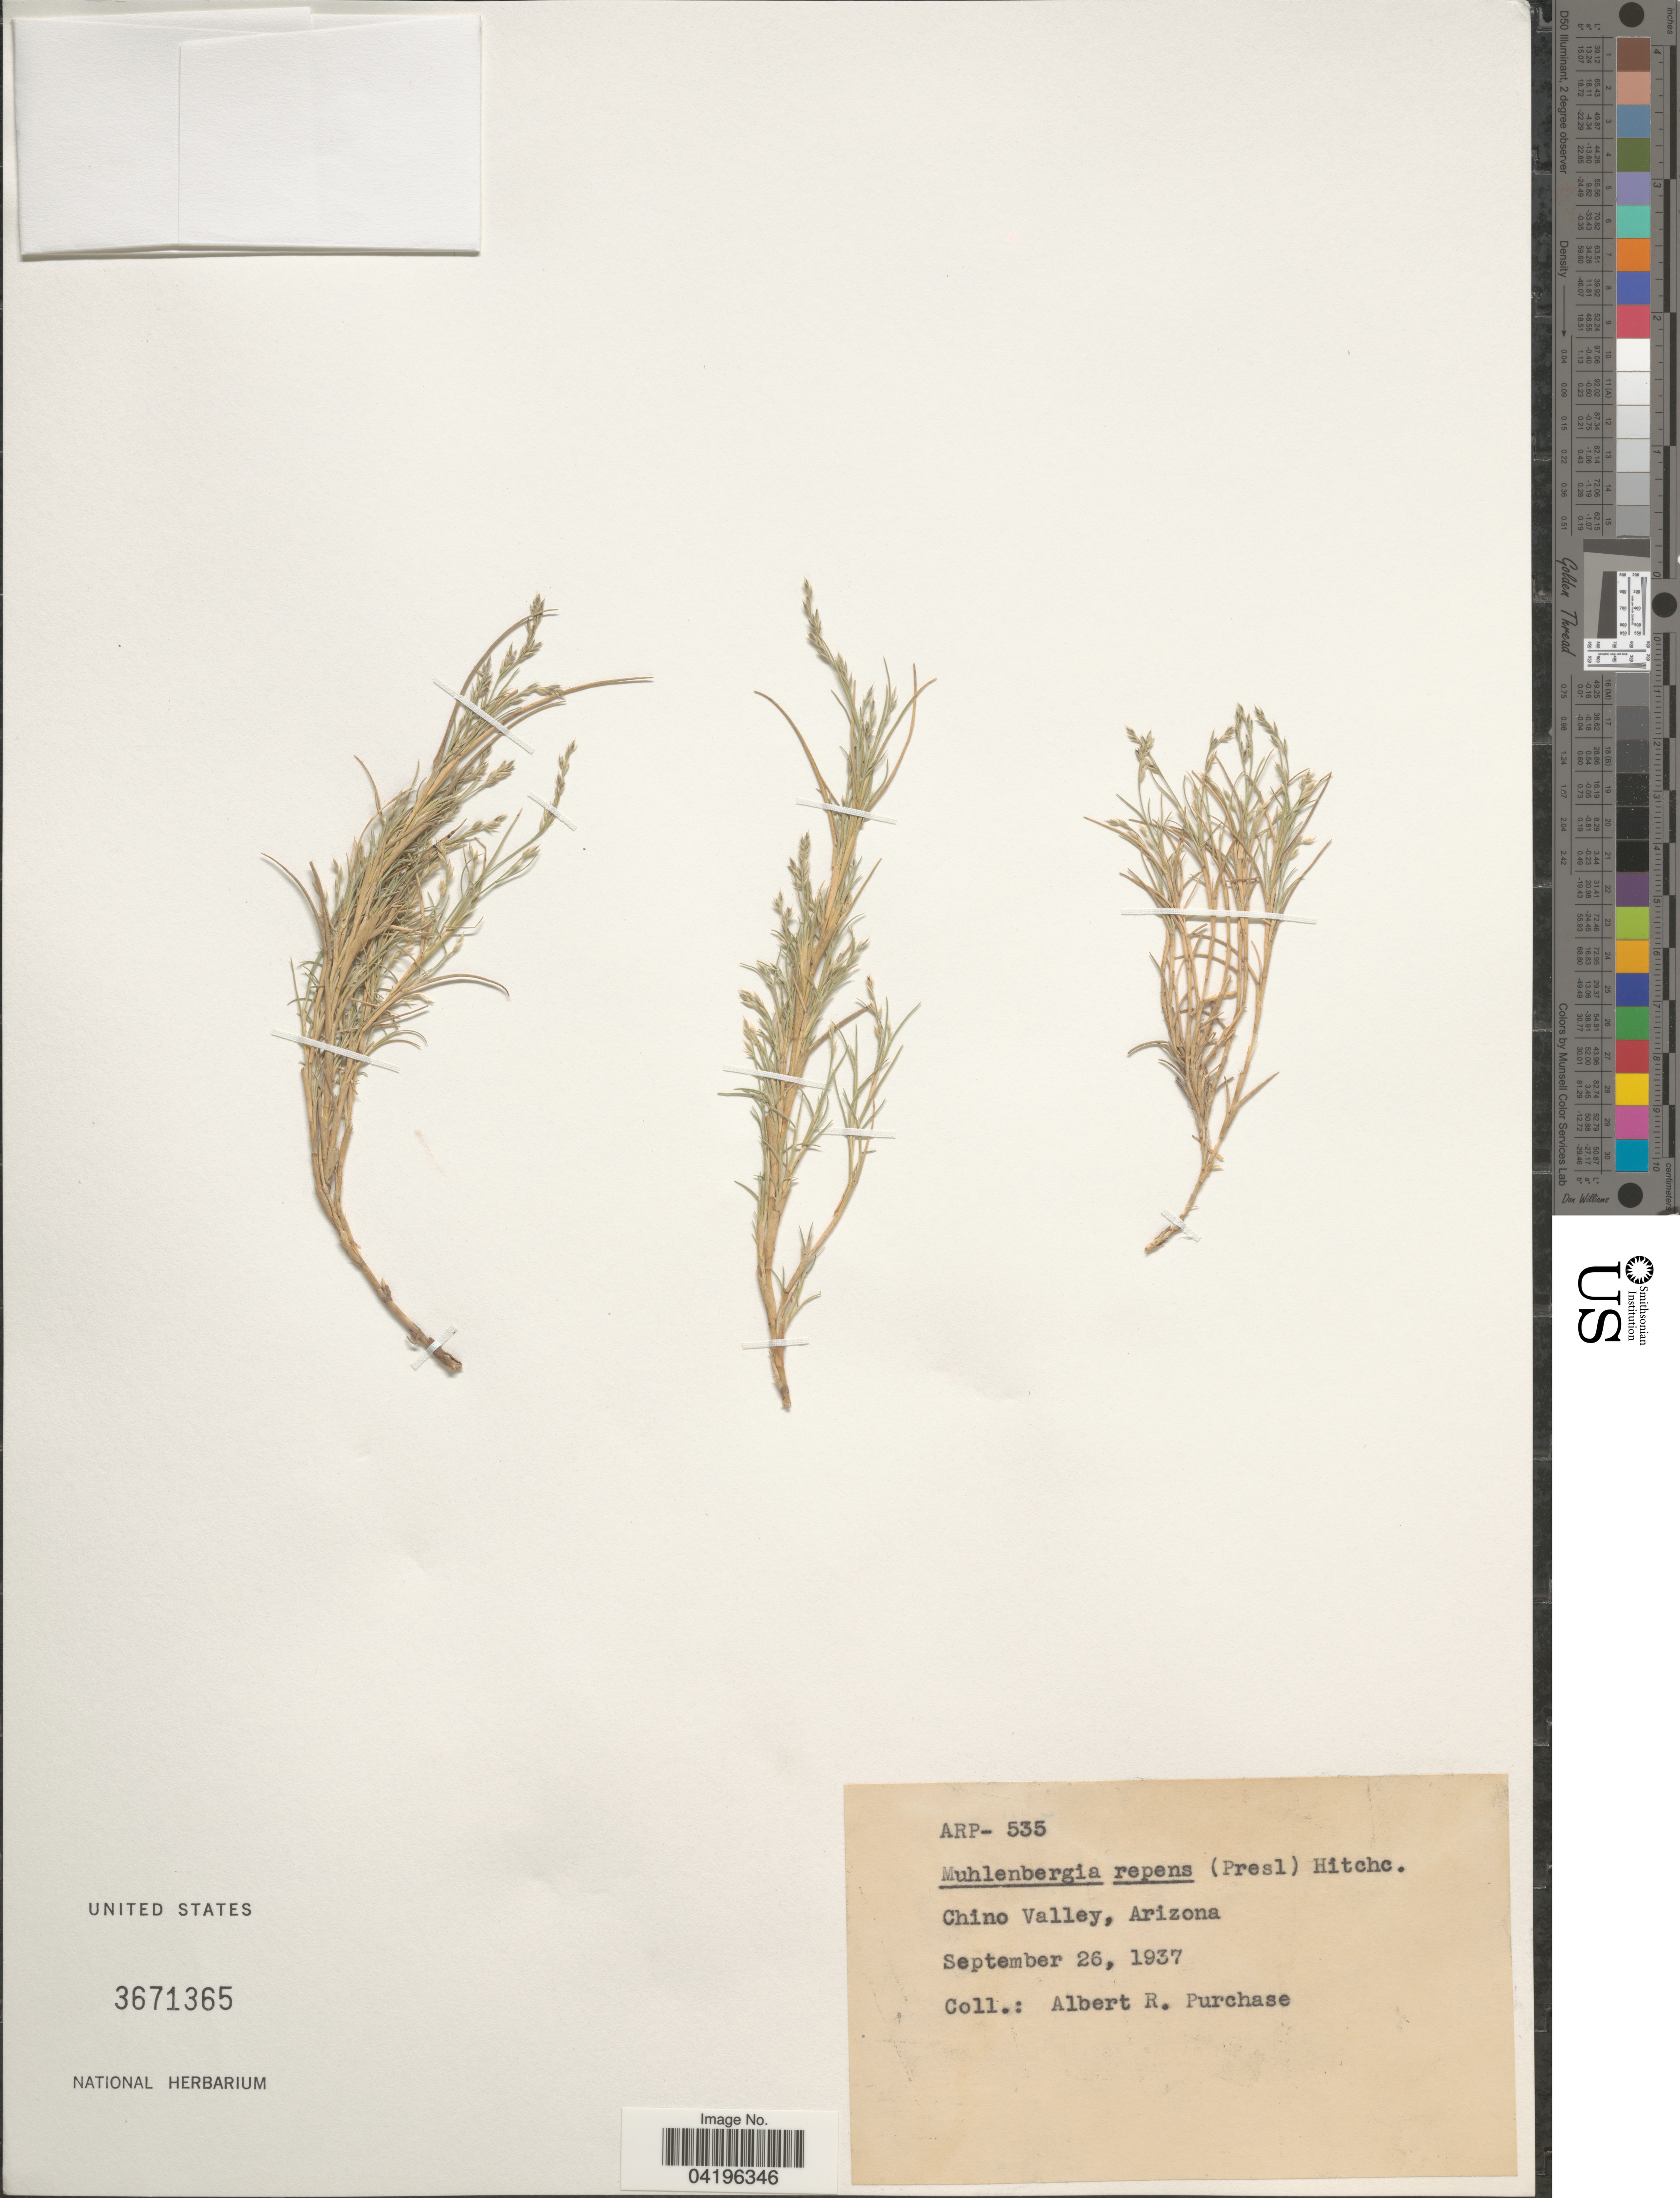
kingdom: Plantae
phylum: Tracheophyta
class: Liliopsida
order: Poales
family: Poaceae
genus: Muhlenbergia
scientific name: Muhlenbergia repens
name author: (J. Presl) Hitchc.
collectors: A. Purchase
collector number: ARP-535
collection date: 1937-09-26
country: United States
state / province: Arizona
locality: Chino Valley.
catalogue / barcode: US 3671365